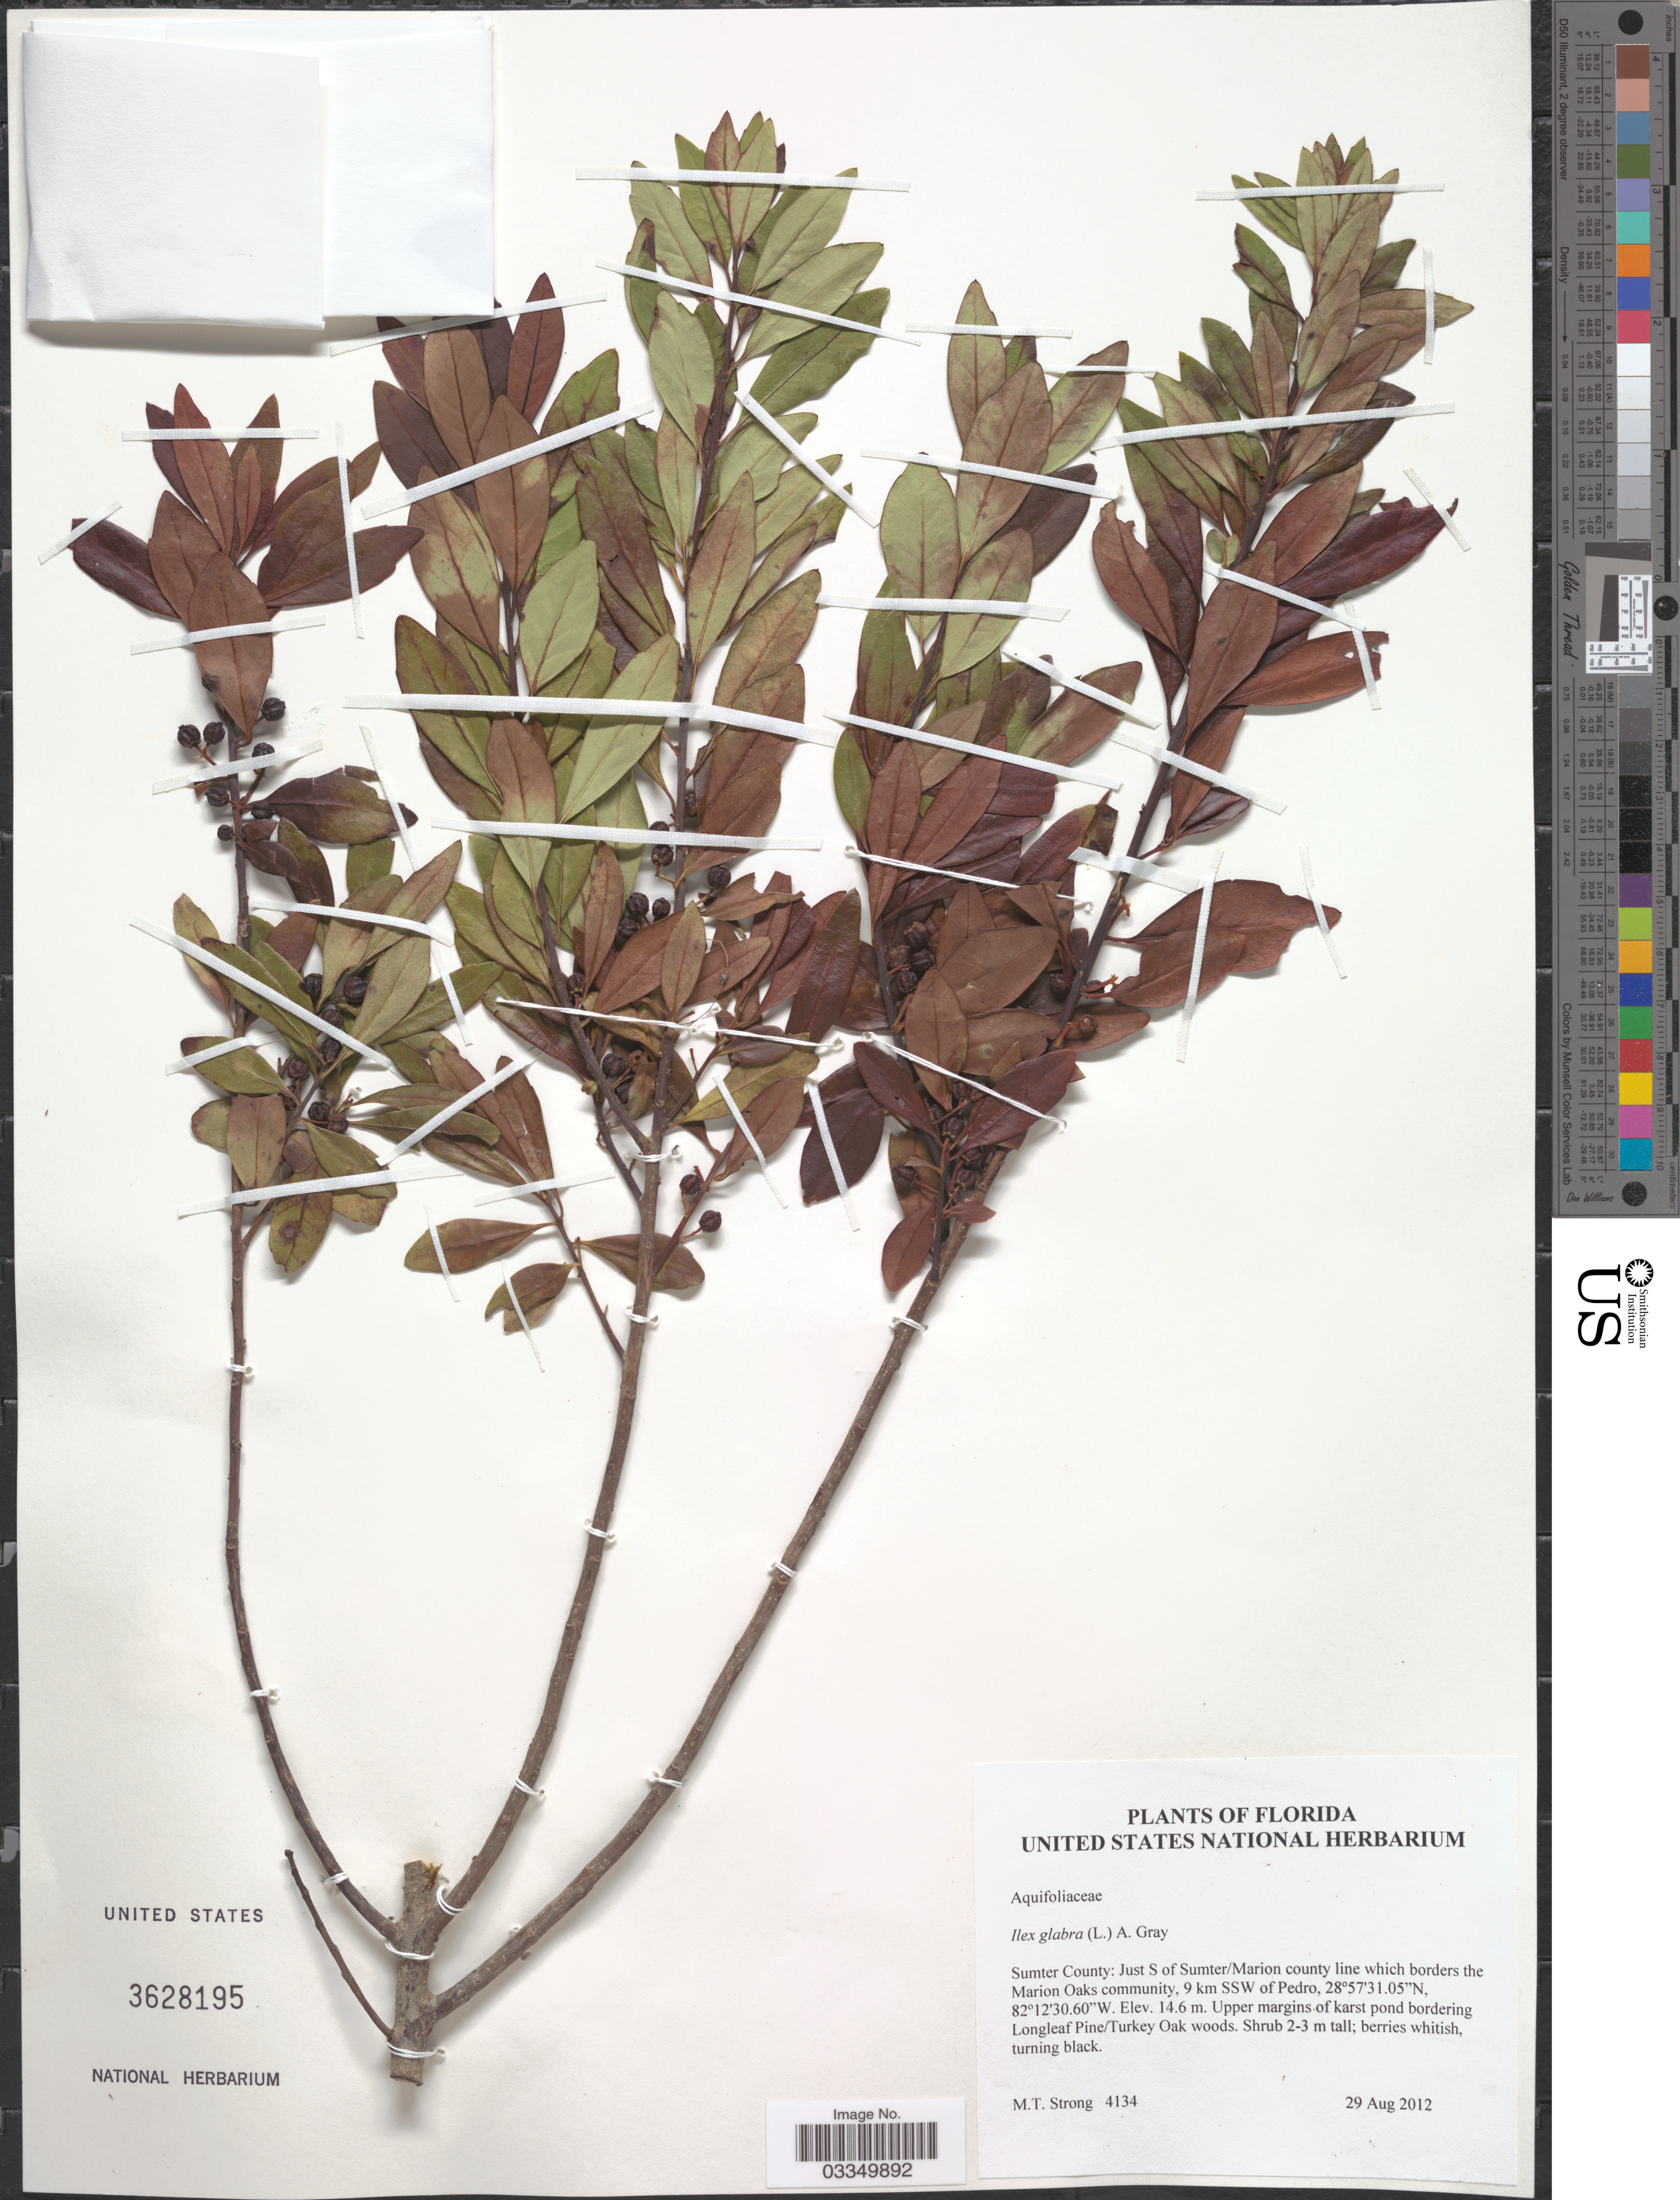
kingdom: Plantae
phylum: Tracheophyta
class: Magnoliopsida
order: Aquifoliales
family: Aquifoliaceae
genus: Ilex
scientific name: Ilex glabra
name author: (L.) A. Gray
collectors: M. T. Strong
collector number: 4134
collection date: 2012-08-29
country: United States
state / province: Florida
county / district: Sumter County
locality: Just S of Sumter/Marion county line which borders the Marion Oaks community, 9 km SSW of Pedro.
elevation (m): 14.6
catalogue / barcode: US 3628195